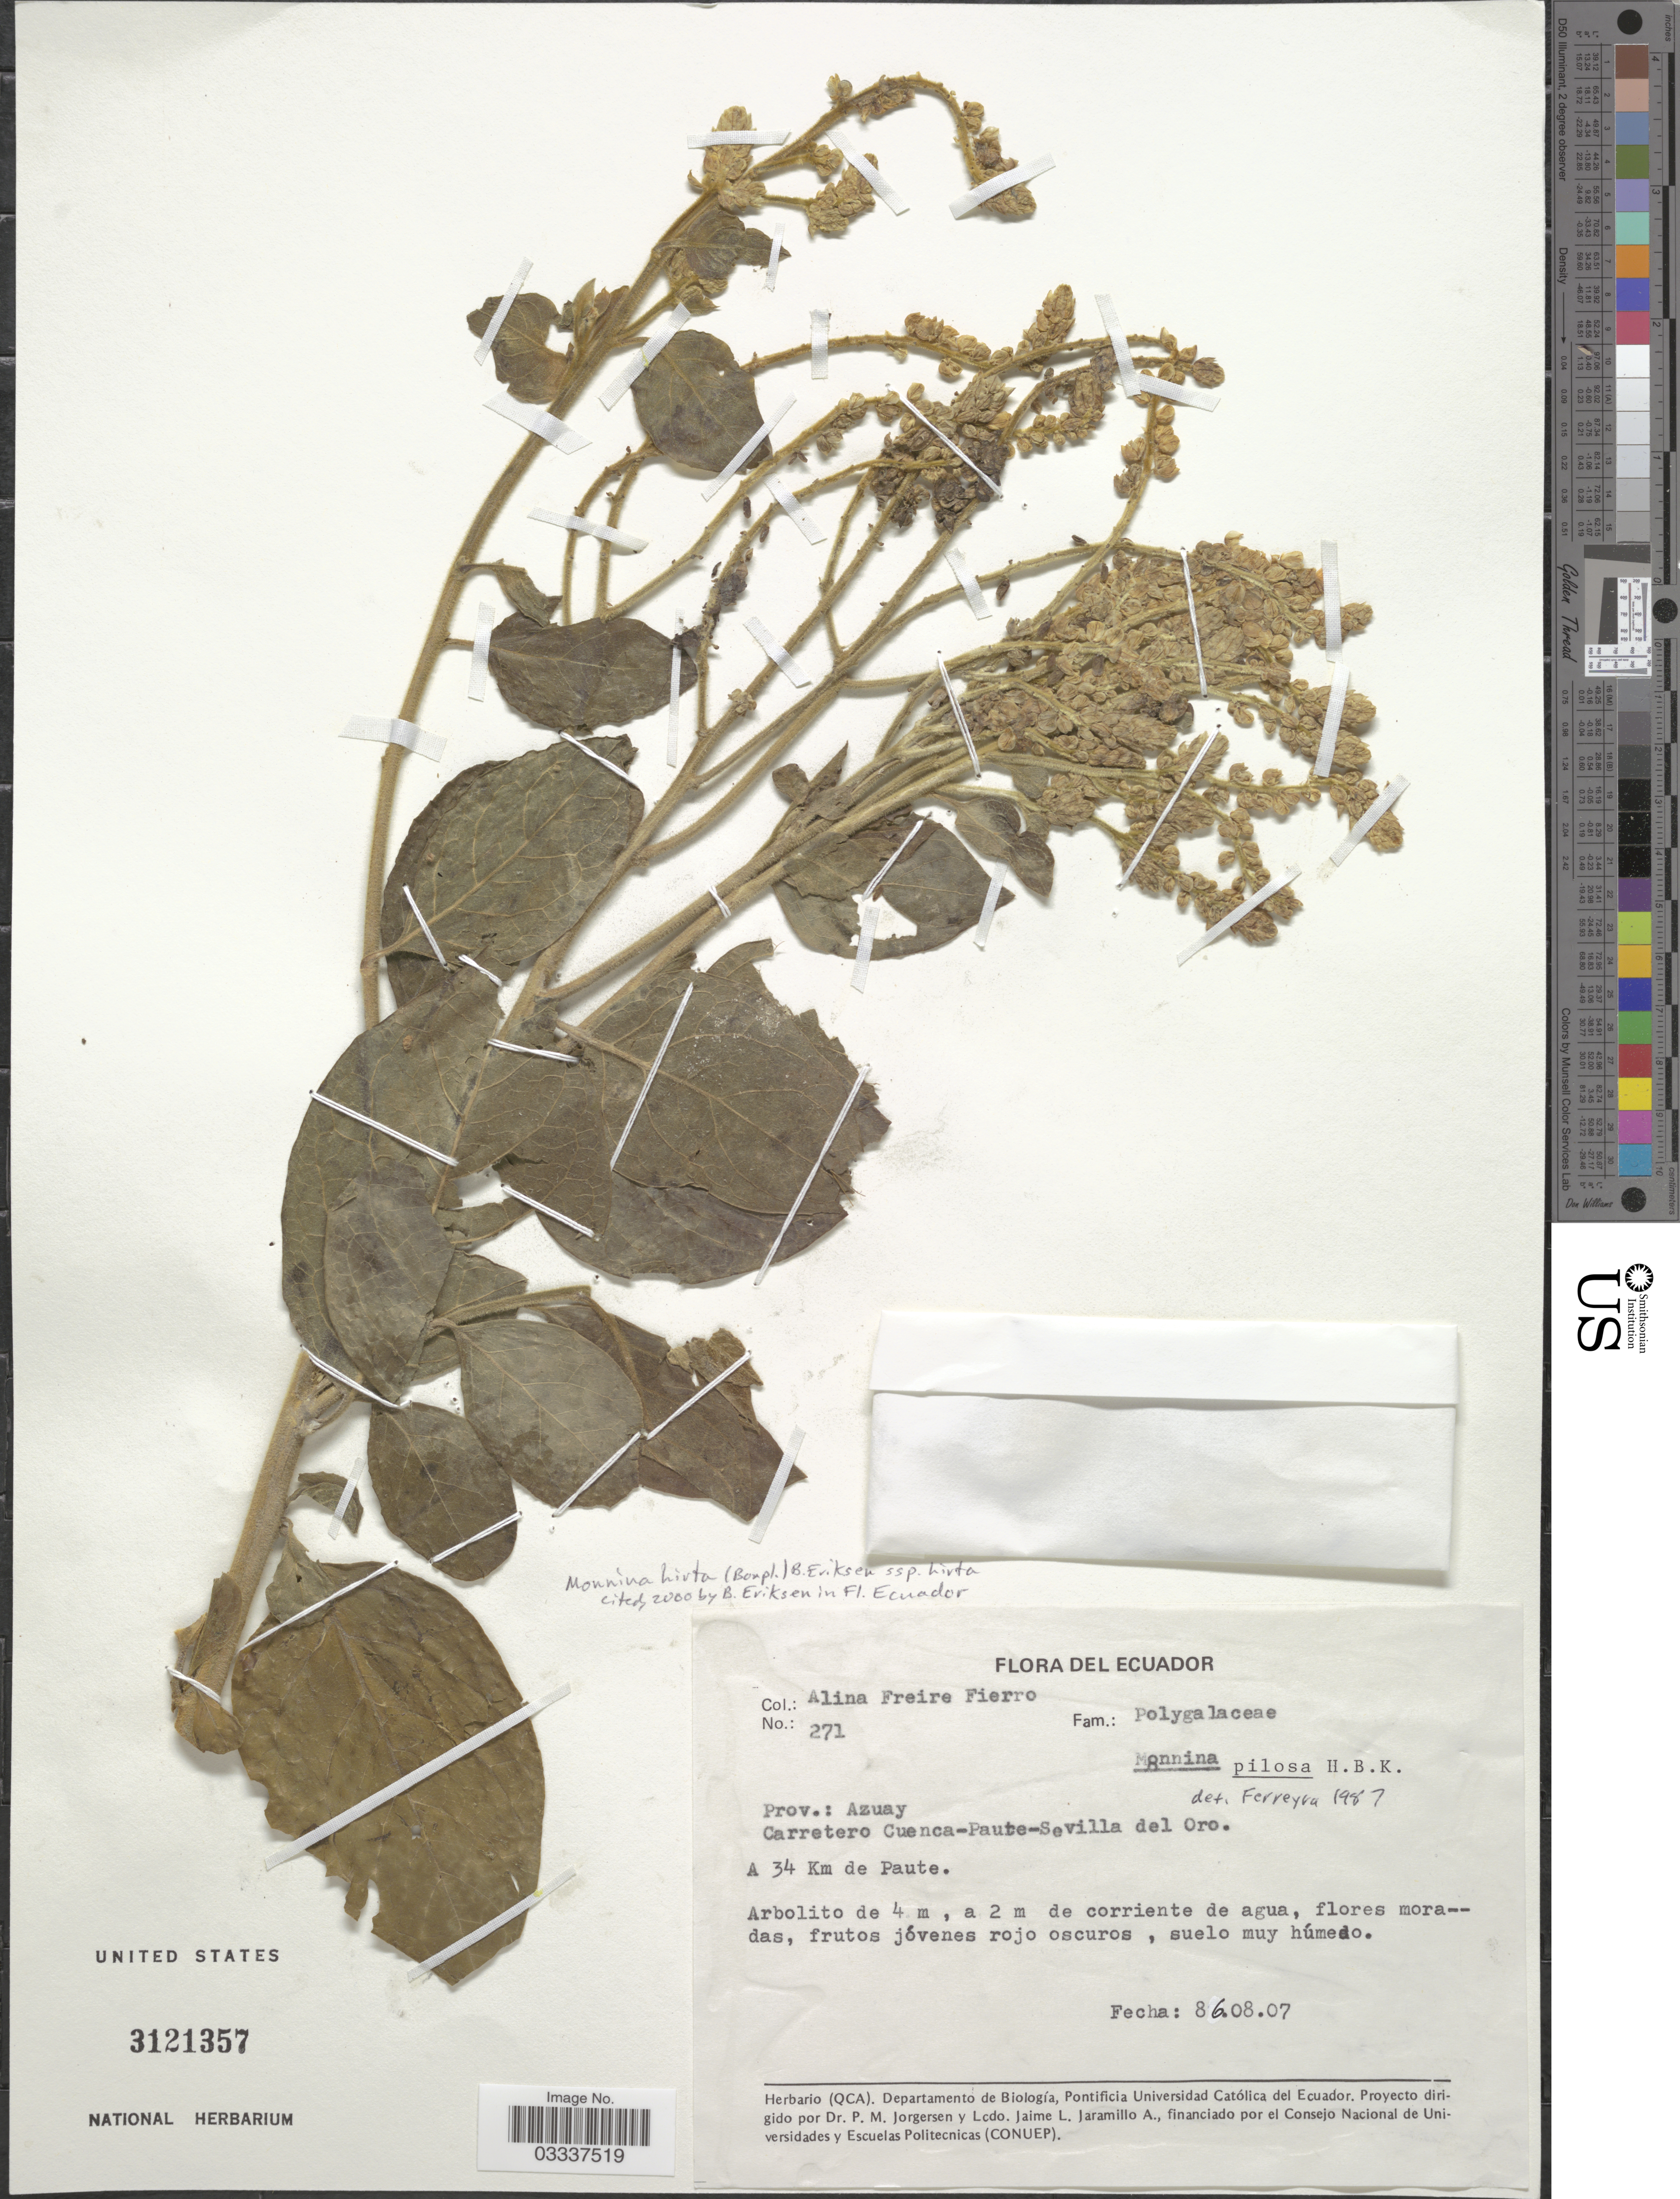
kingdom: Plantae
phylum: Tracheophyta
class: Magnoliopsida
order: Fabales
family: Polygalaceae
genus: Monnina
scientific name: Monnina hirta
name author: (Bonpl.) B. Eriksen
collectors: A. Freire-Fierro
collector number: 271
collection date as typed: Transcribed d/m/y: 7/8/86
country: Ecuador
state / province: Azuay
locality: Carretero Cuenca-Paute-Sevilla del Oro, A 34 Km de Paute.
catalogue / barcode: US 3121357